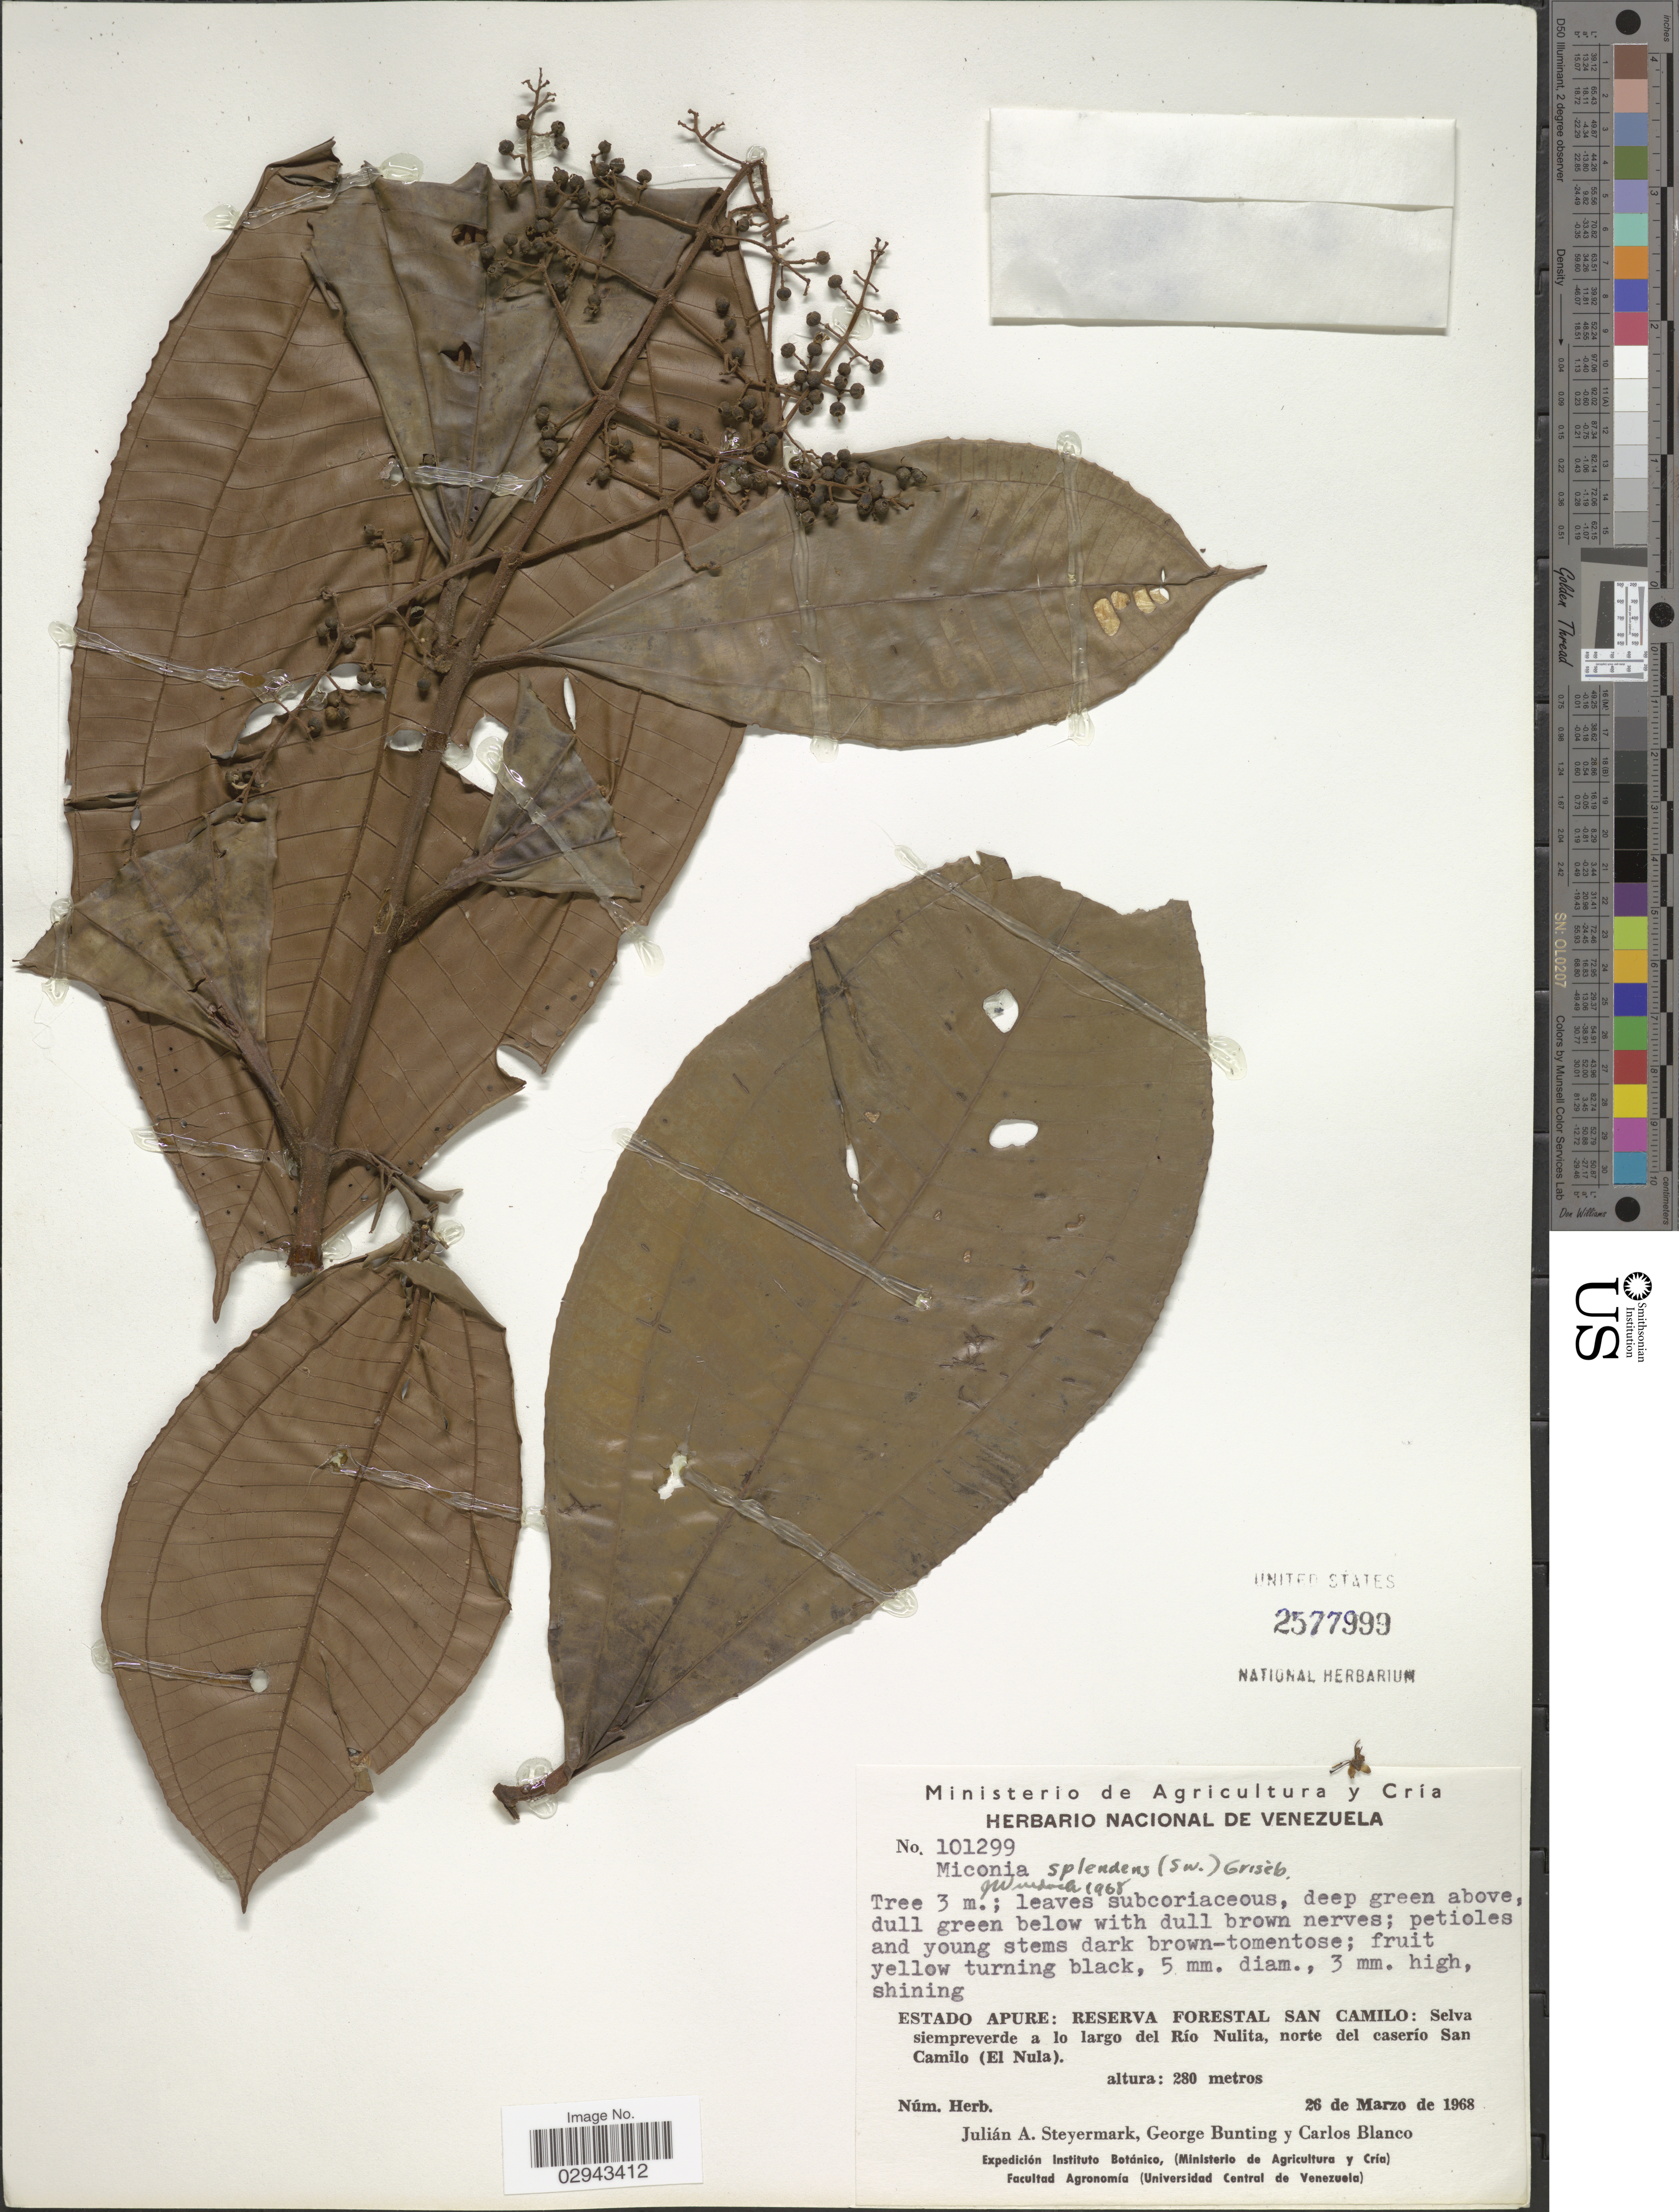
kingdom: Plantae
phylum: Tracheophyta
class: Magnoliopsida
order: Myrtales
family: Melastomataceae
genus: Miconia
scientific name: Miconia splendens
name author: (Sw.) Griseb.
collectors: J. Steyermark, G. S. Bunting & C. Blanco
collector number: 101299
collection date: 1968-03-26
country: Venezuela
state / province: Apure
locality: Reserva Forestal San Camilo: Selva siempreverde a lo largo del Río Nulita, norte del caserío San Camilo (El Nula).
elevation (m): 280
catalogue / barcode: US 2577999